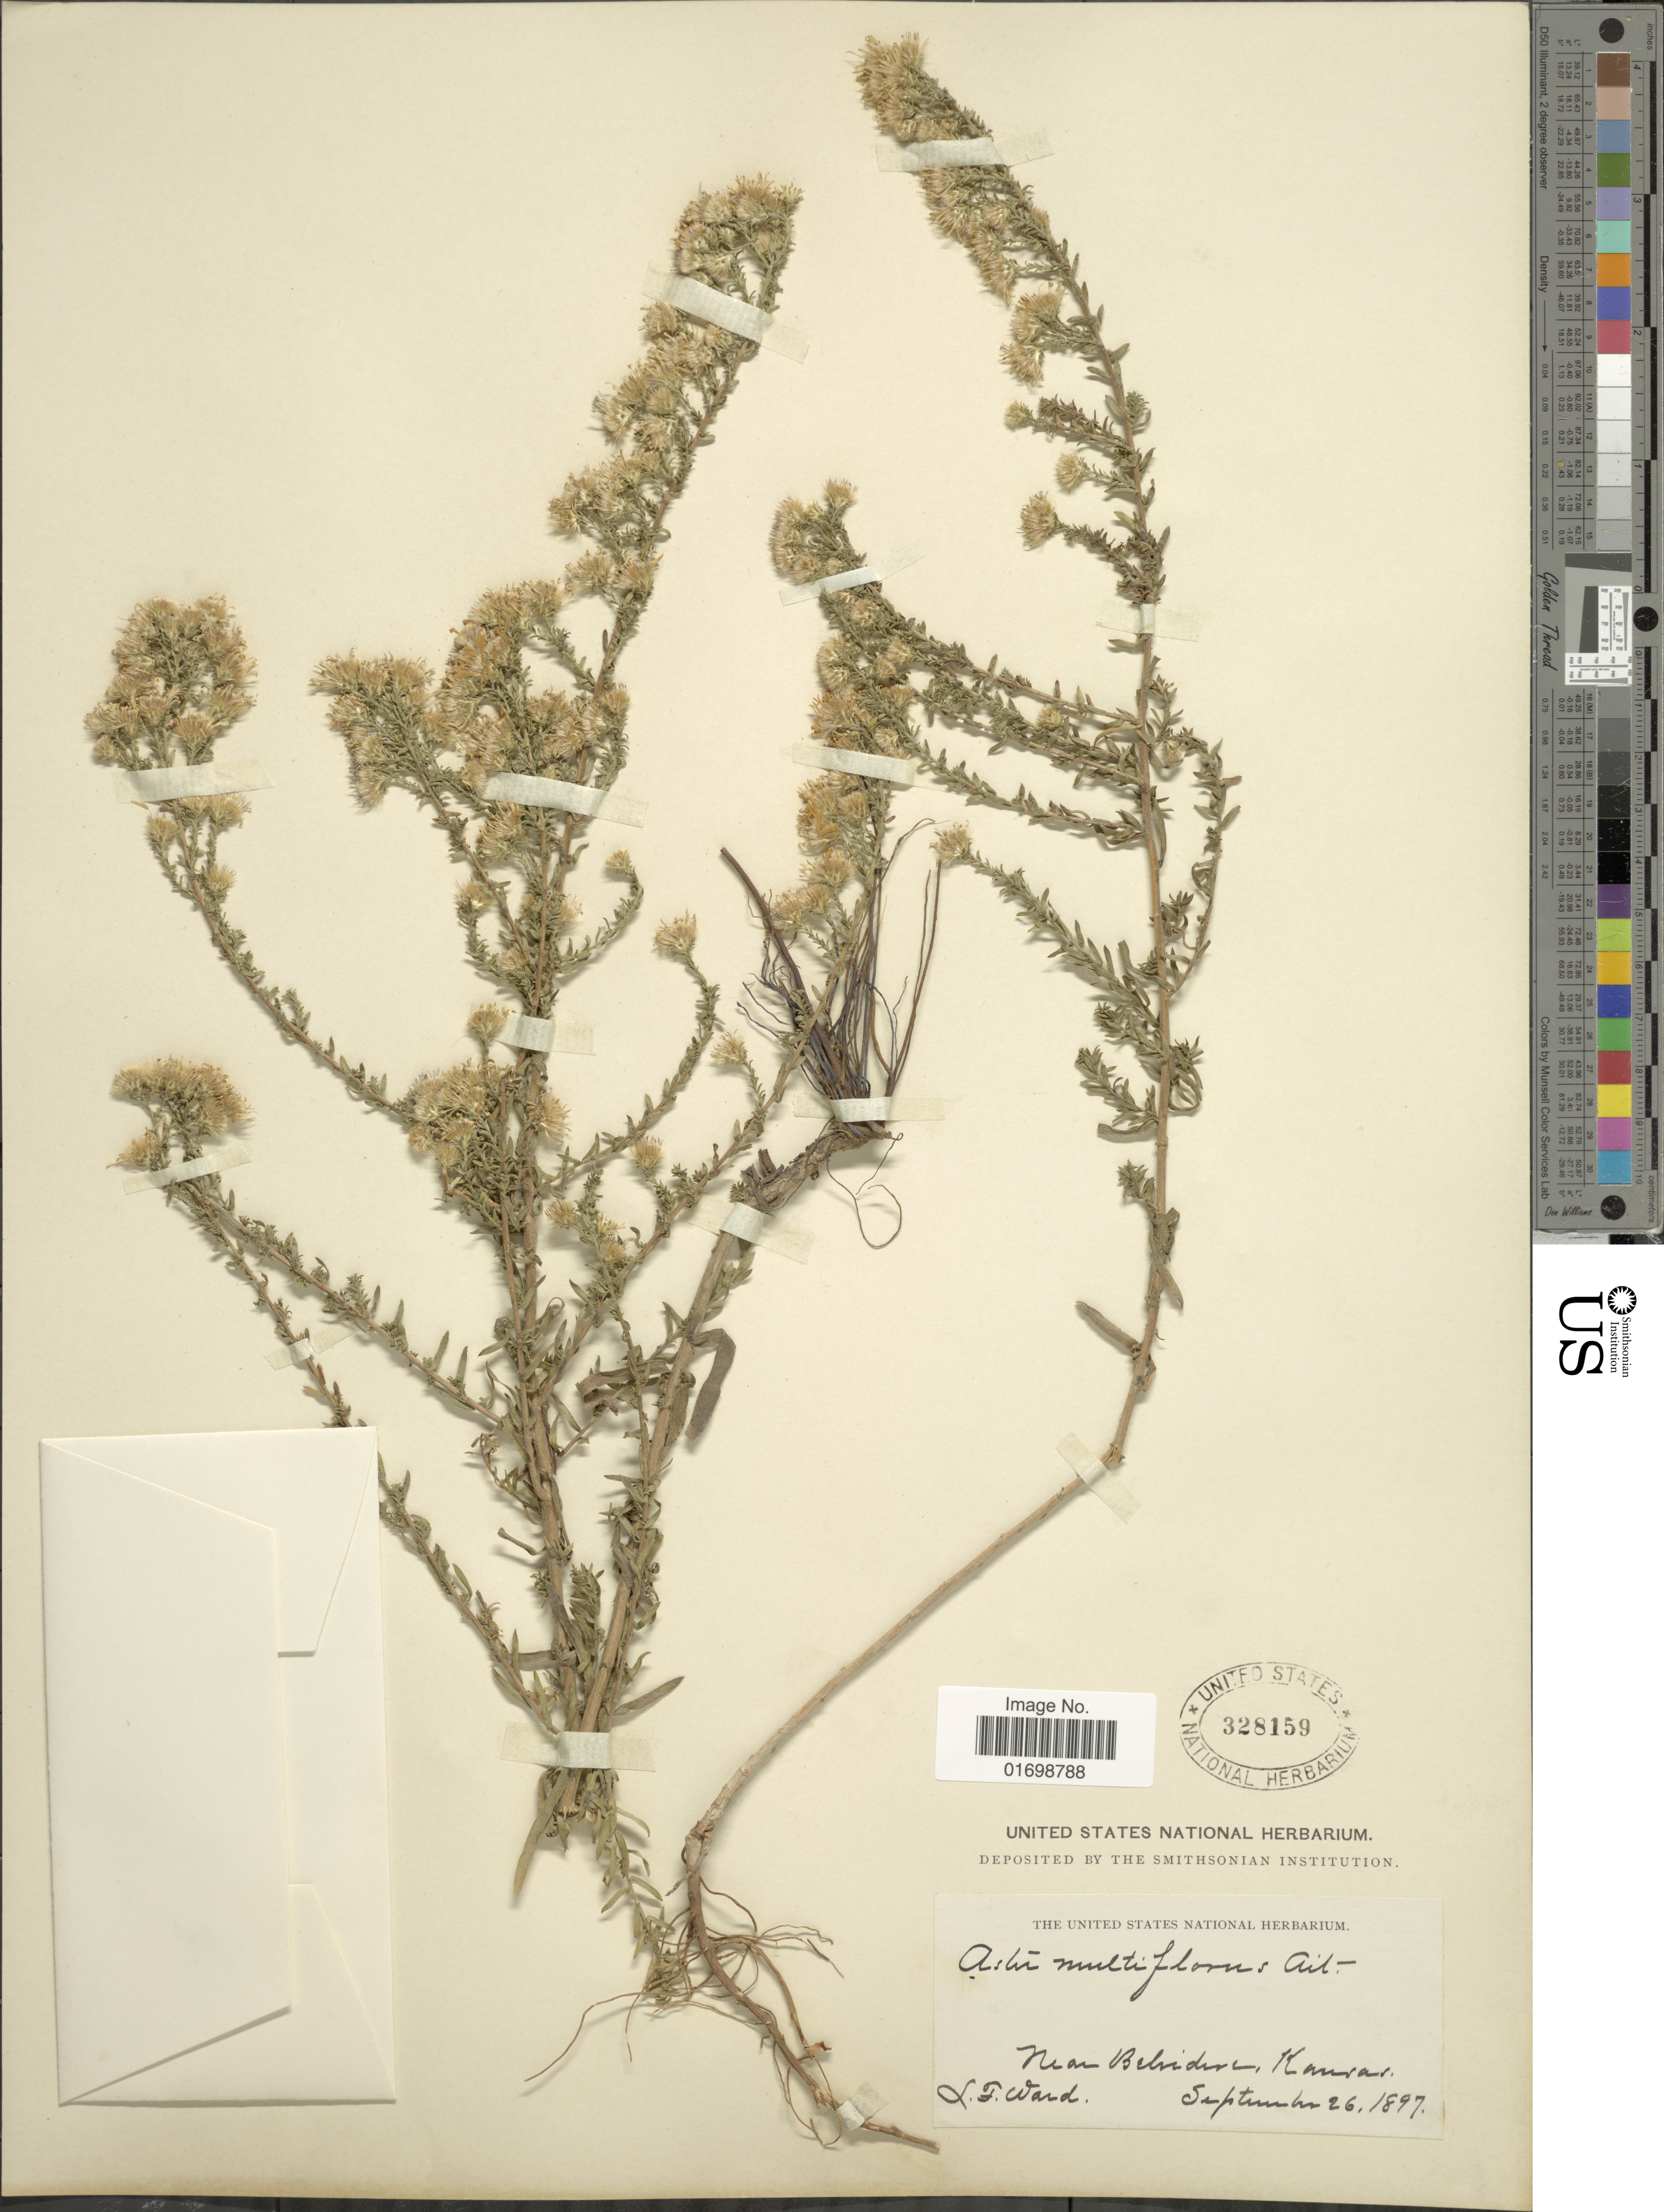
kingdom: Plantae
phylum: Tracheophyta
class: Magnoliopsida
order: Asterales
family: Asteraceae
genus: Symphyotrichum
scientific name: Symphyotrichum ericoides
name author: (L.) G.L. Nesom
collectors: L. Ward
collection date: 1897-09-26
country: United States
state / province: Kansas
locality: Near Belvidere.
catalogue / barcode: US 328159